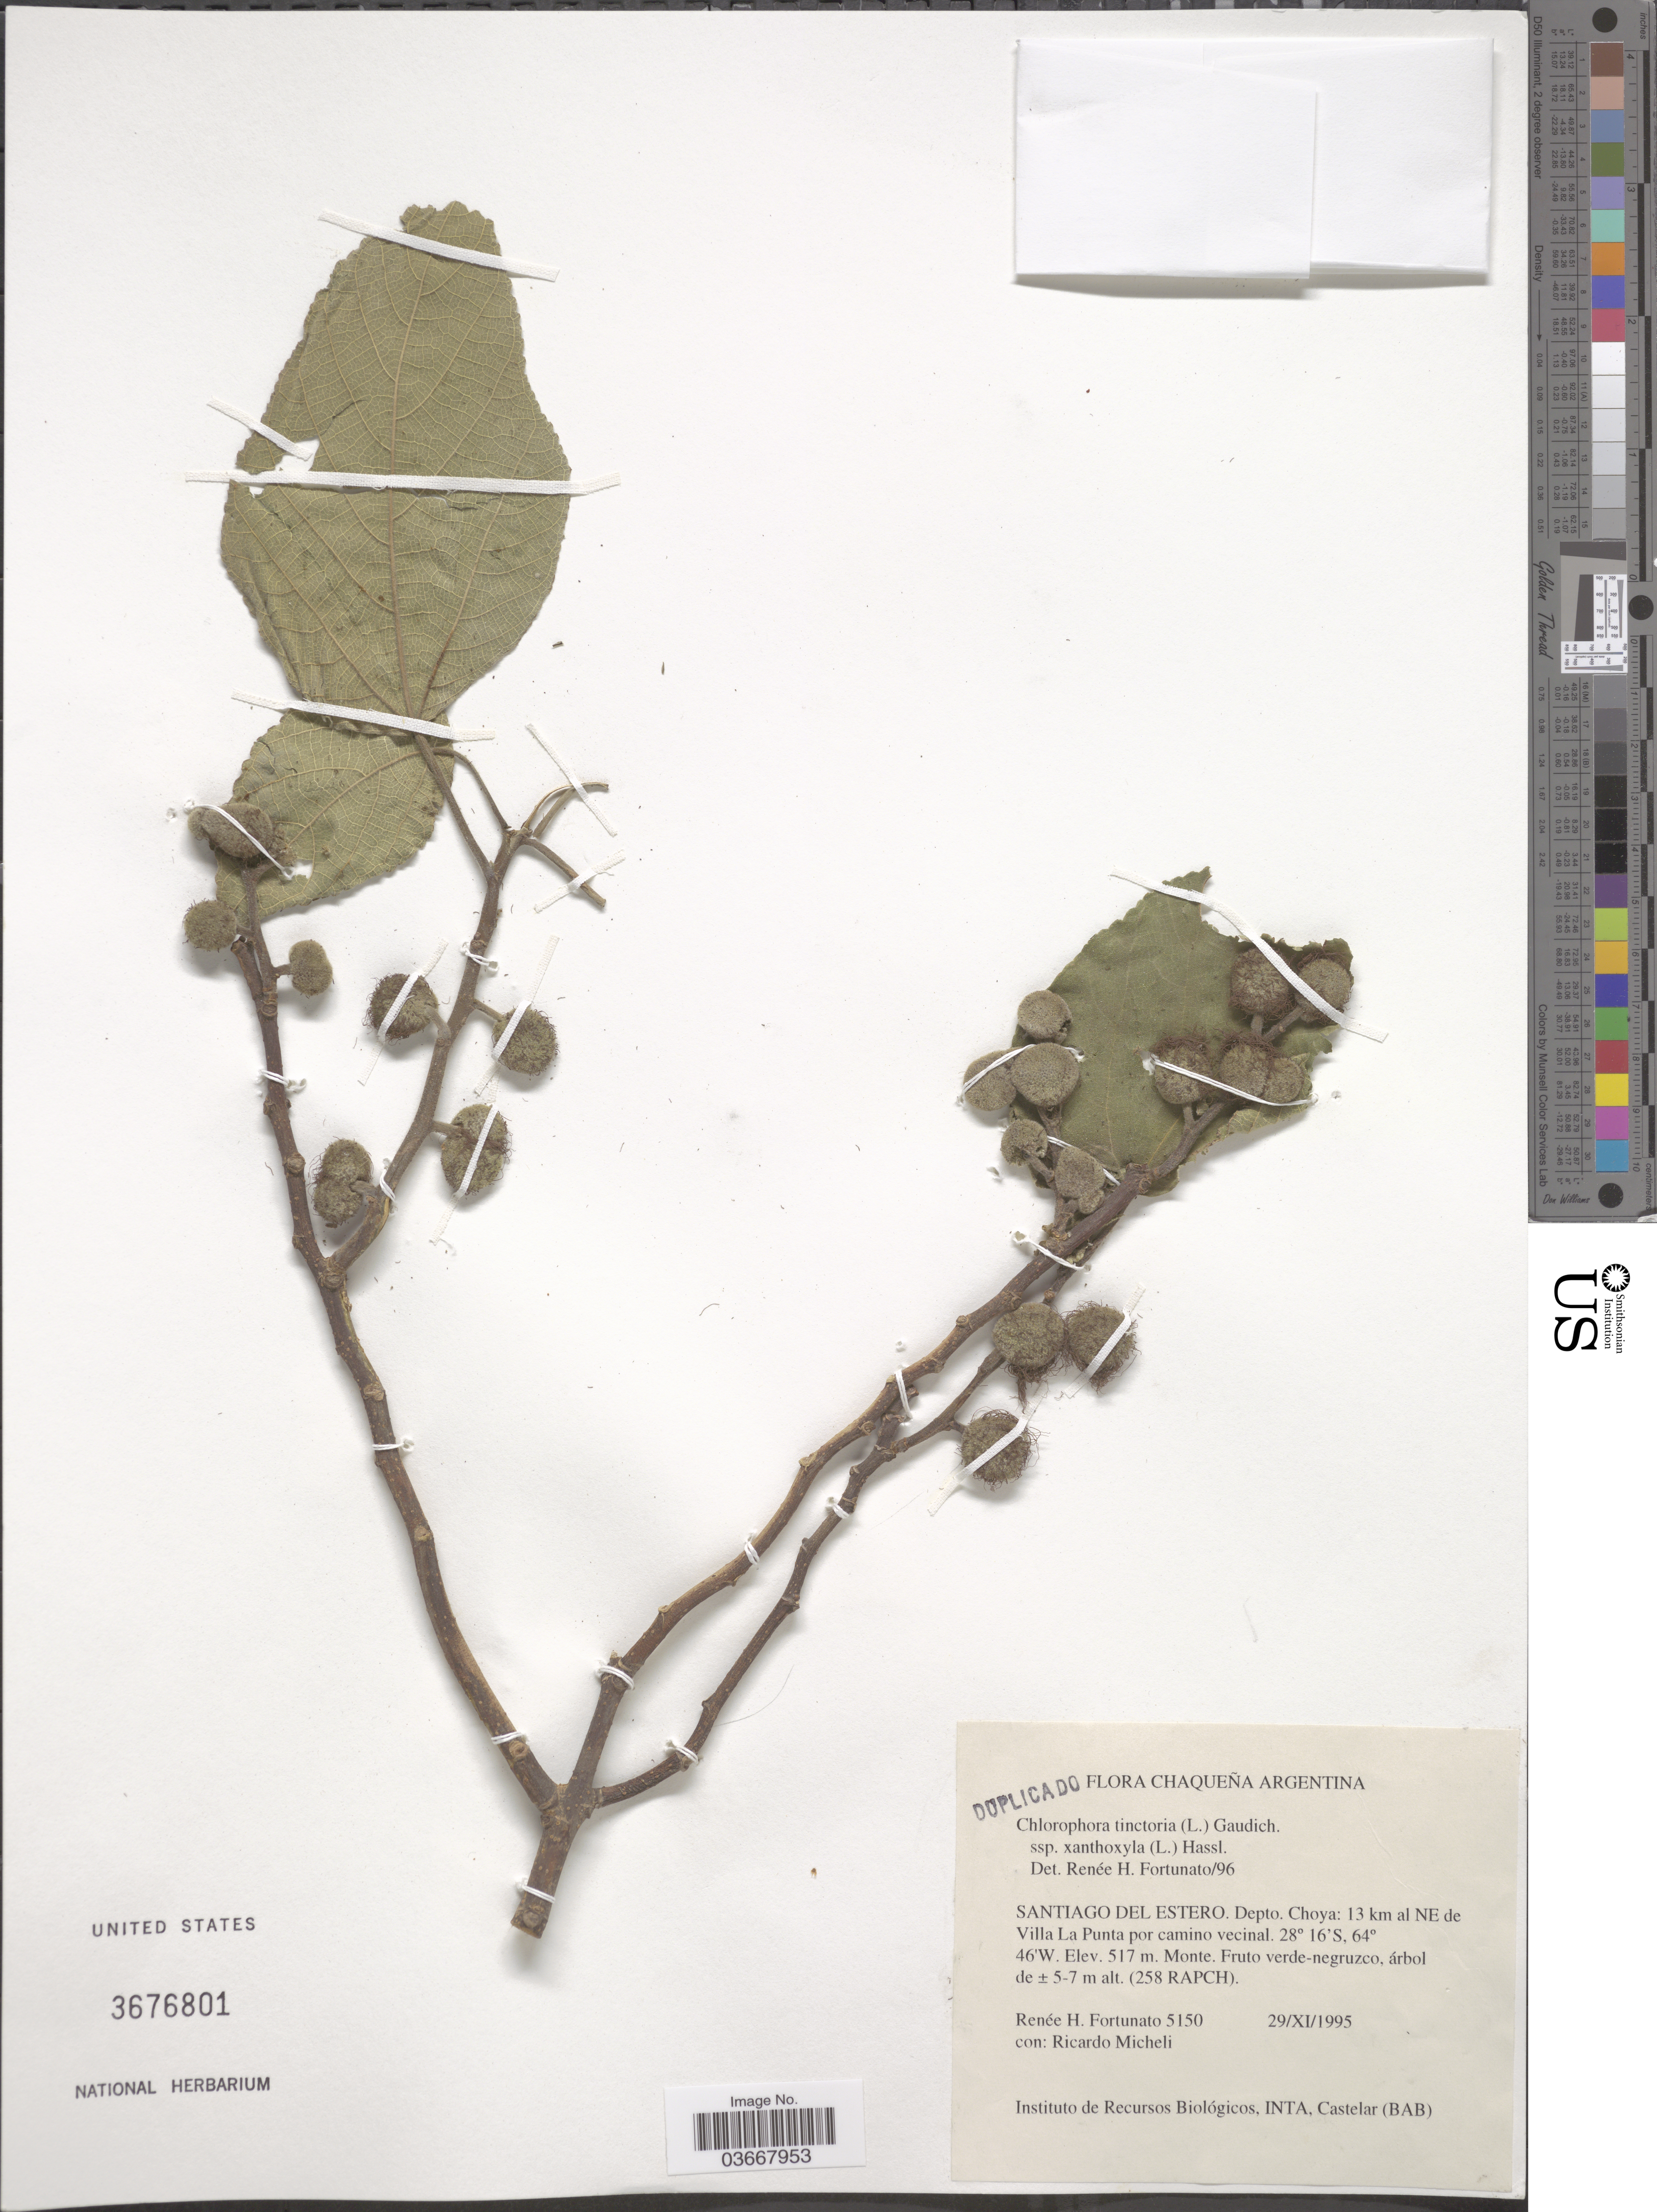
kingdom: Plantae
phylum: Tracheophyta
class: Magnoliopsida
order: Rosales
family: Moraceae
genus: Maclura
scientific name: Maclura tinctoria subsp. xanthoxylon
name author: (L.) Bureau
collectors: R. H. Fortunato & R. Micheli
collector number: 5150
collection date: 1995-11-29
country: Argentina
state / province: Santiago del Estero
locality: Depto. Choya: 13 km al NE de Villa La Punta por camino vecinal.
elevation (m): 517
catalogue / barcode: US 3676801